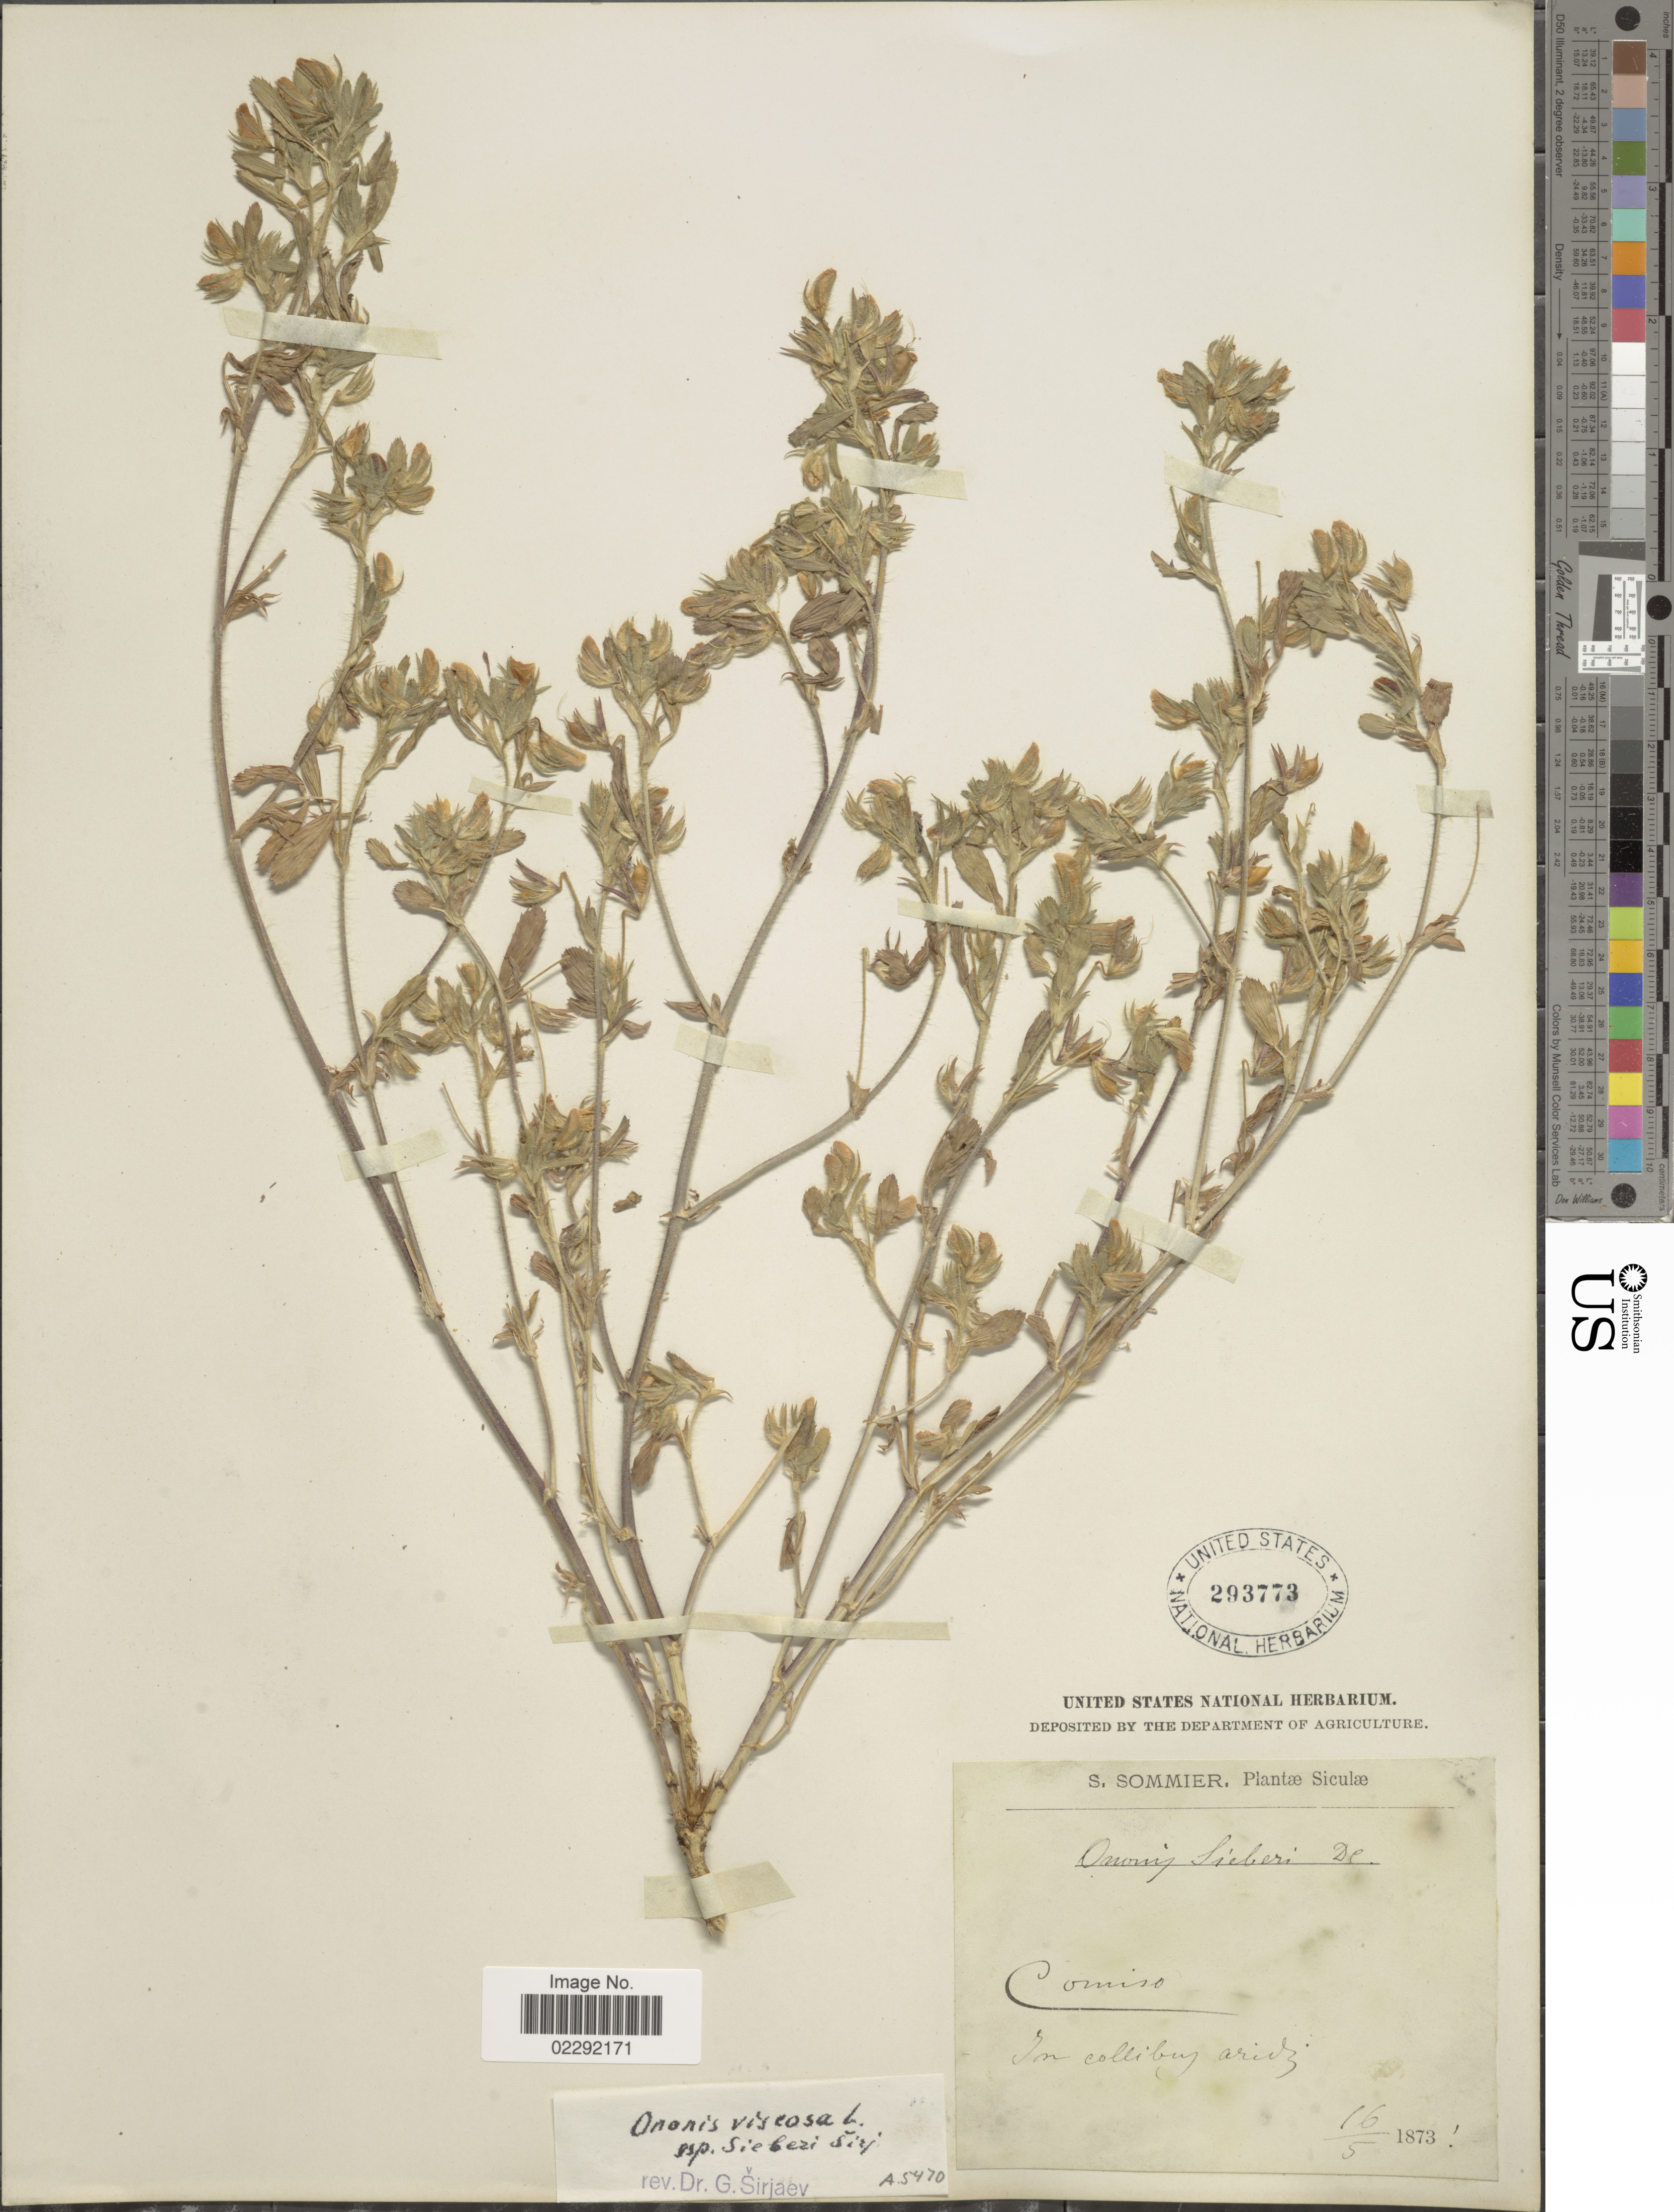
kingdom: Plantae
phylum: Tracheophyta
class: Magnoliopsida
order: Fabales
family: Fabaceae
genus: Ononis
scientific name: Ononis viscosa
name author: L.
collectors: S. Sommier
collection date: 1873-05-16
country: Italy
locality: Siculae, Comiso, in collibus aridi. [interpreted]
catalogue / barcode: US 293773